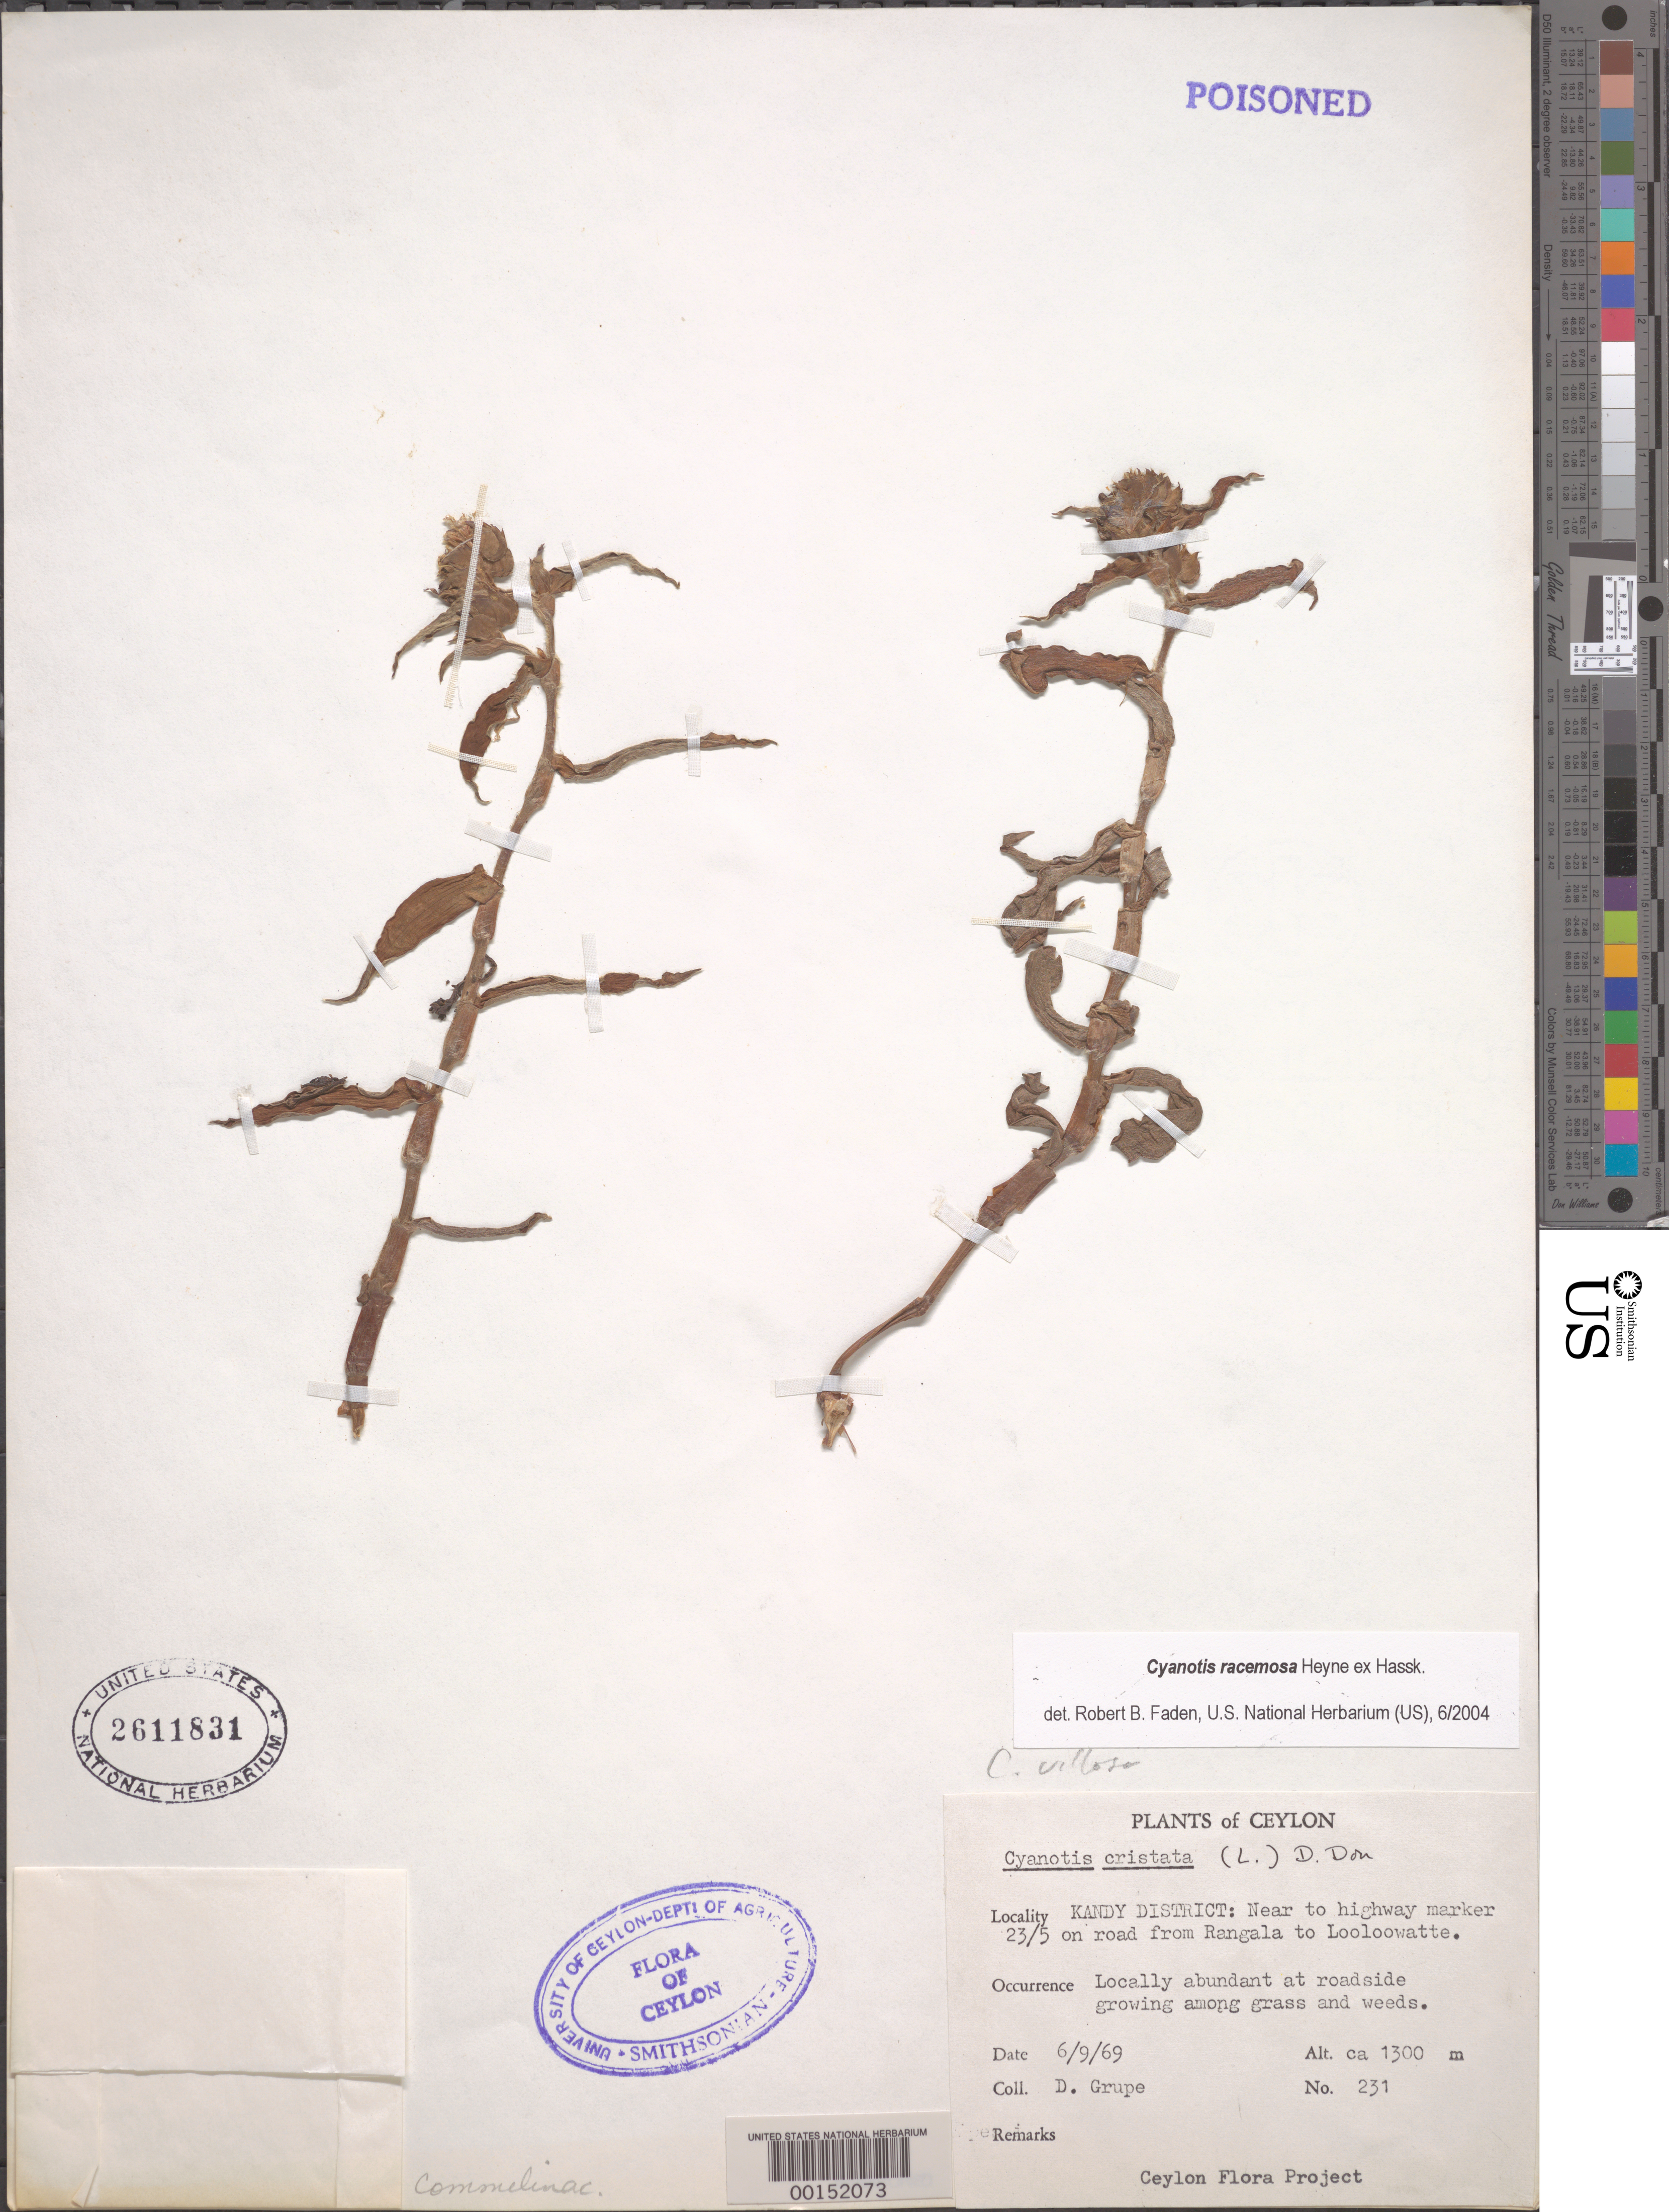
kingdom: Plantae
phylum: Tracheophyta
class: Liliopsida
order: Commelinales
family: Commelinaceae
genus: Cyanotis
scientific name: Cyanotis racemosa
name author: B. Heyne ex Hassk.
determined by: Faden, Robert B., (US), Smithsonian Institution - National Museum of Natural History (UNITED STATES)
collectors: D. Grupe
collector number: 231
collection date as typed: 06 Sep 1969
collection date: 1969-09-06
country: Sri Lanka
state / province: Central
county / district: Kandy Dist.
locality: Road from rangala to looloowatte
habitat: Roadside patch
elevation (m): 1300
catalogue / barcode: US 2611831